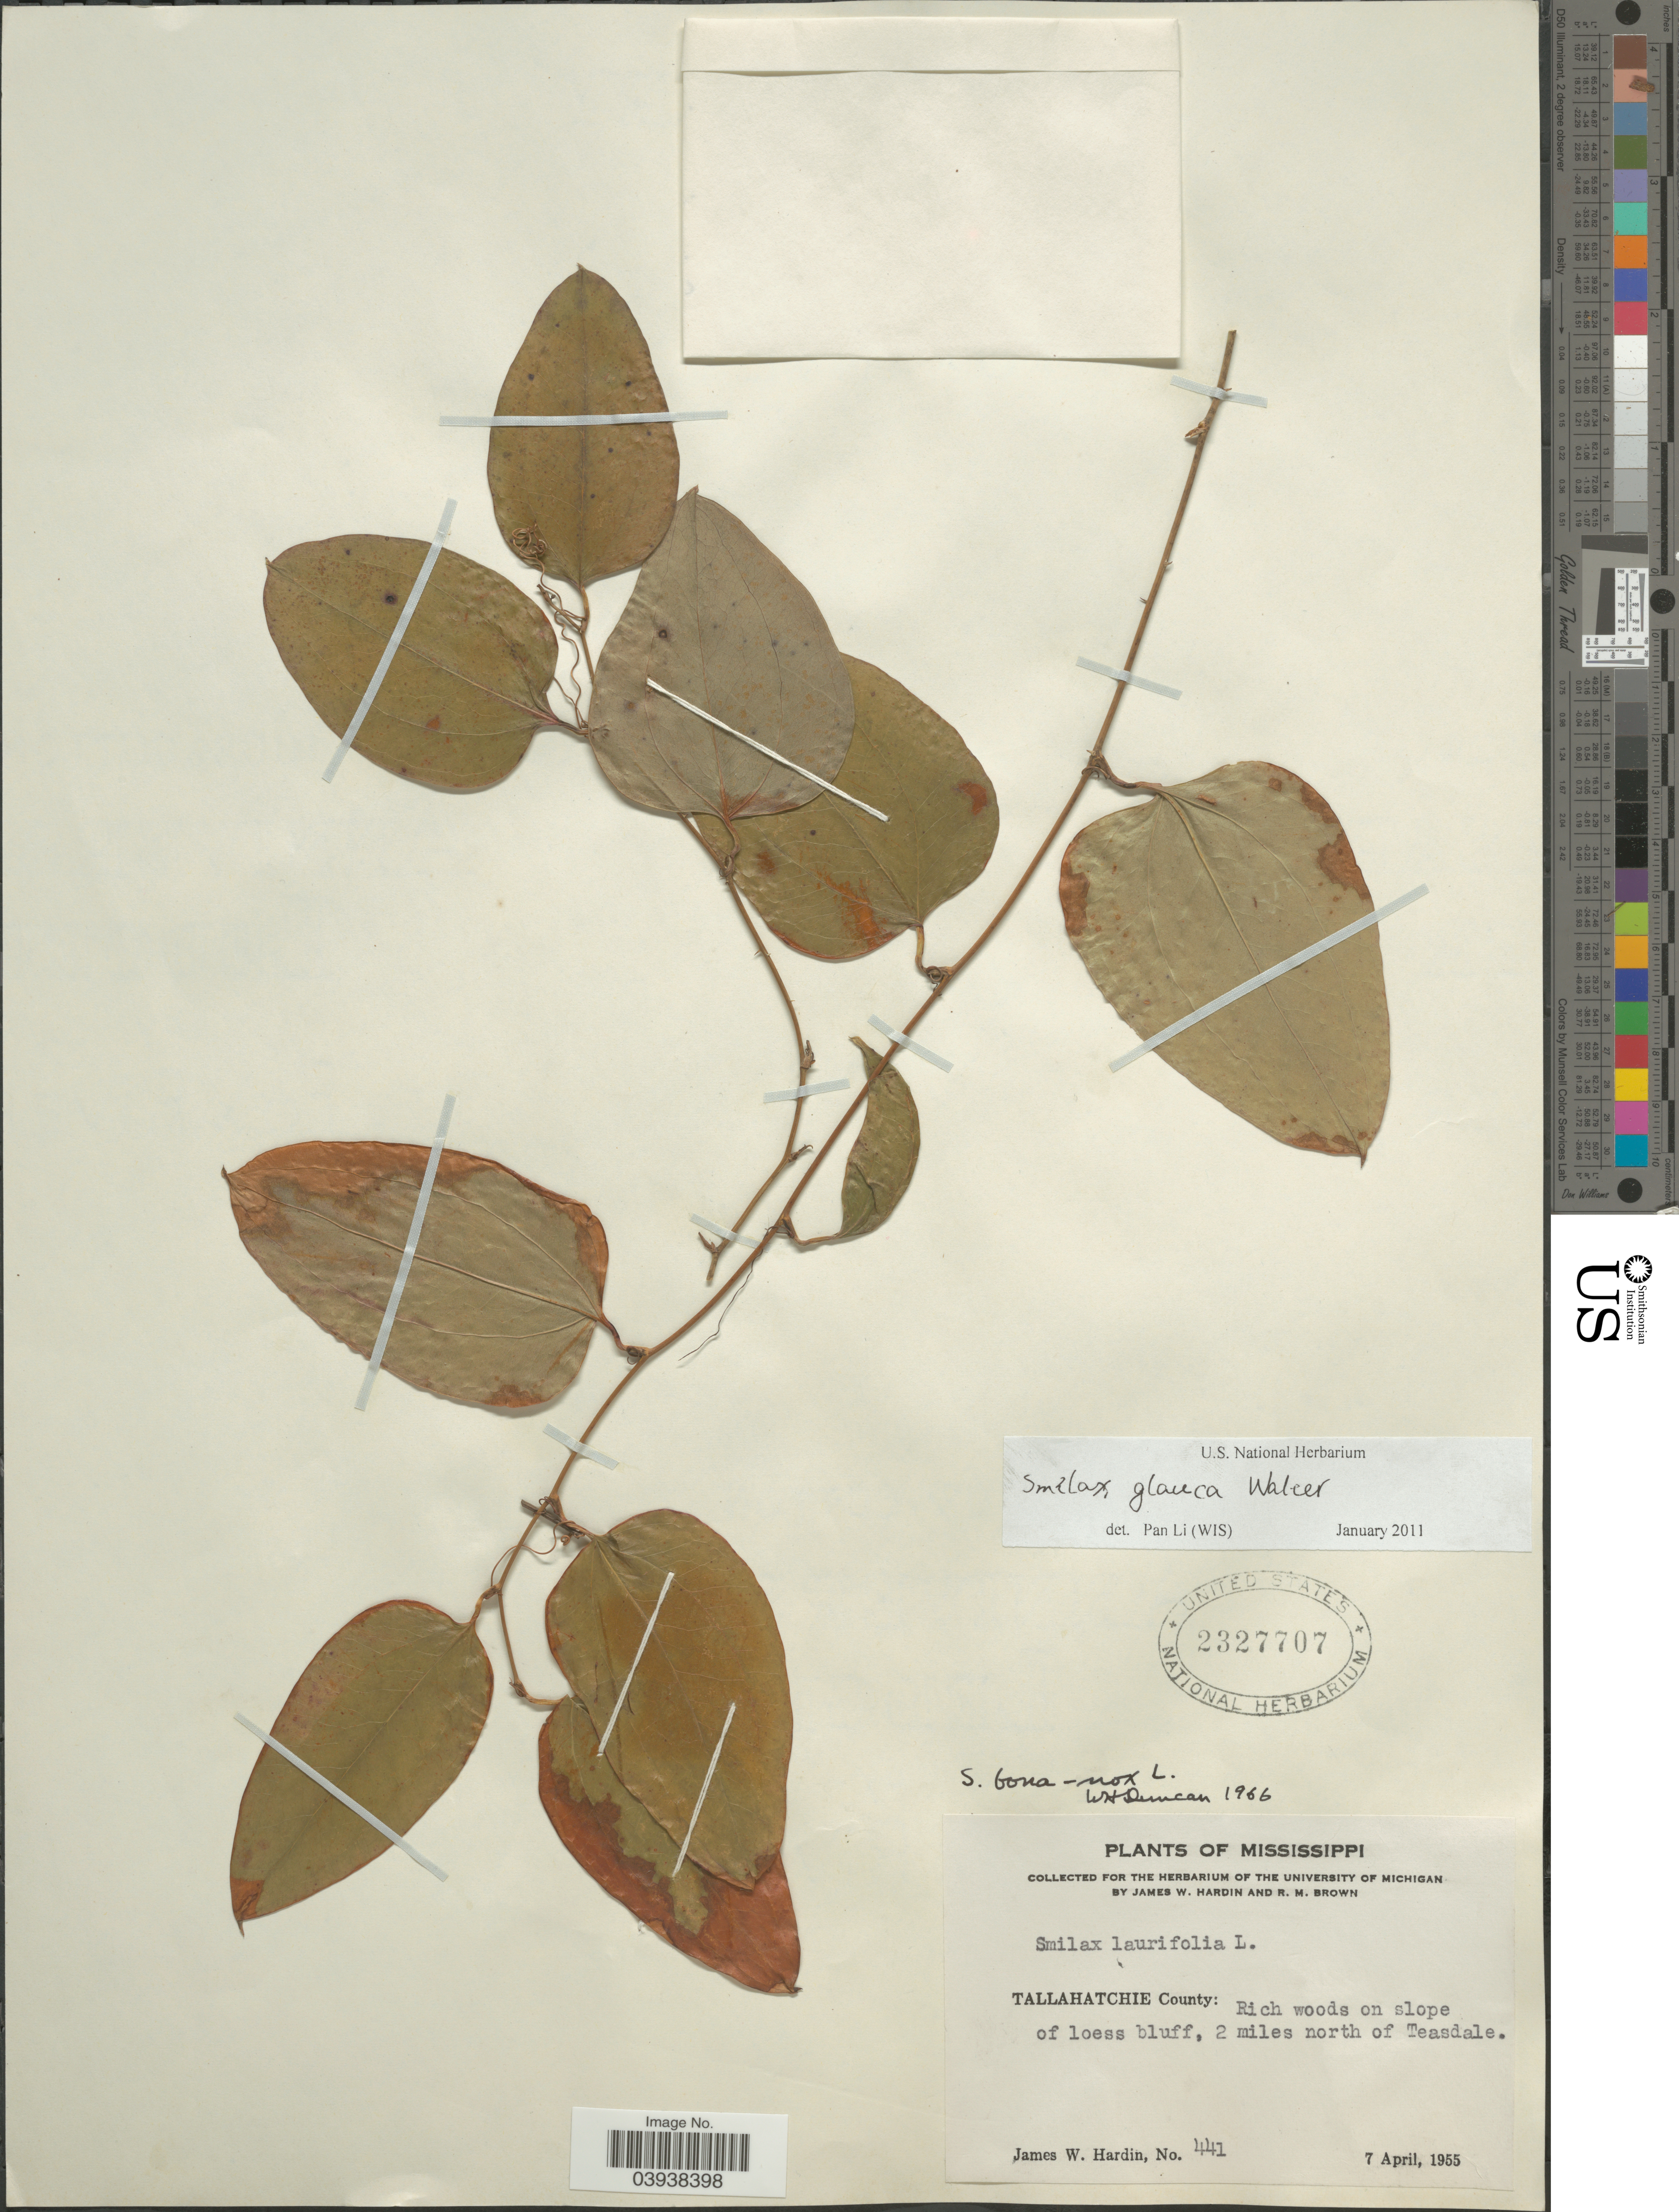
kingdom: Plantae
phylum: Tracheophyta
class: Liliopsida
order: Liliales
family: Smilacaceae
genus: Smilax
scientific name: Smilax glauca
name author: Walter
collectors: J. Hardin & R. Brown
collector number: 441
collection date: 1955-04-07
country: United States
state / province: Mississippi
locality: Tallahatchie County: Rich woods on slope of loess bluff, 2 miles north of Teasdale.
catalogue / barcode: US 2327707